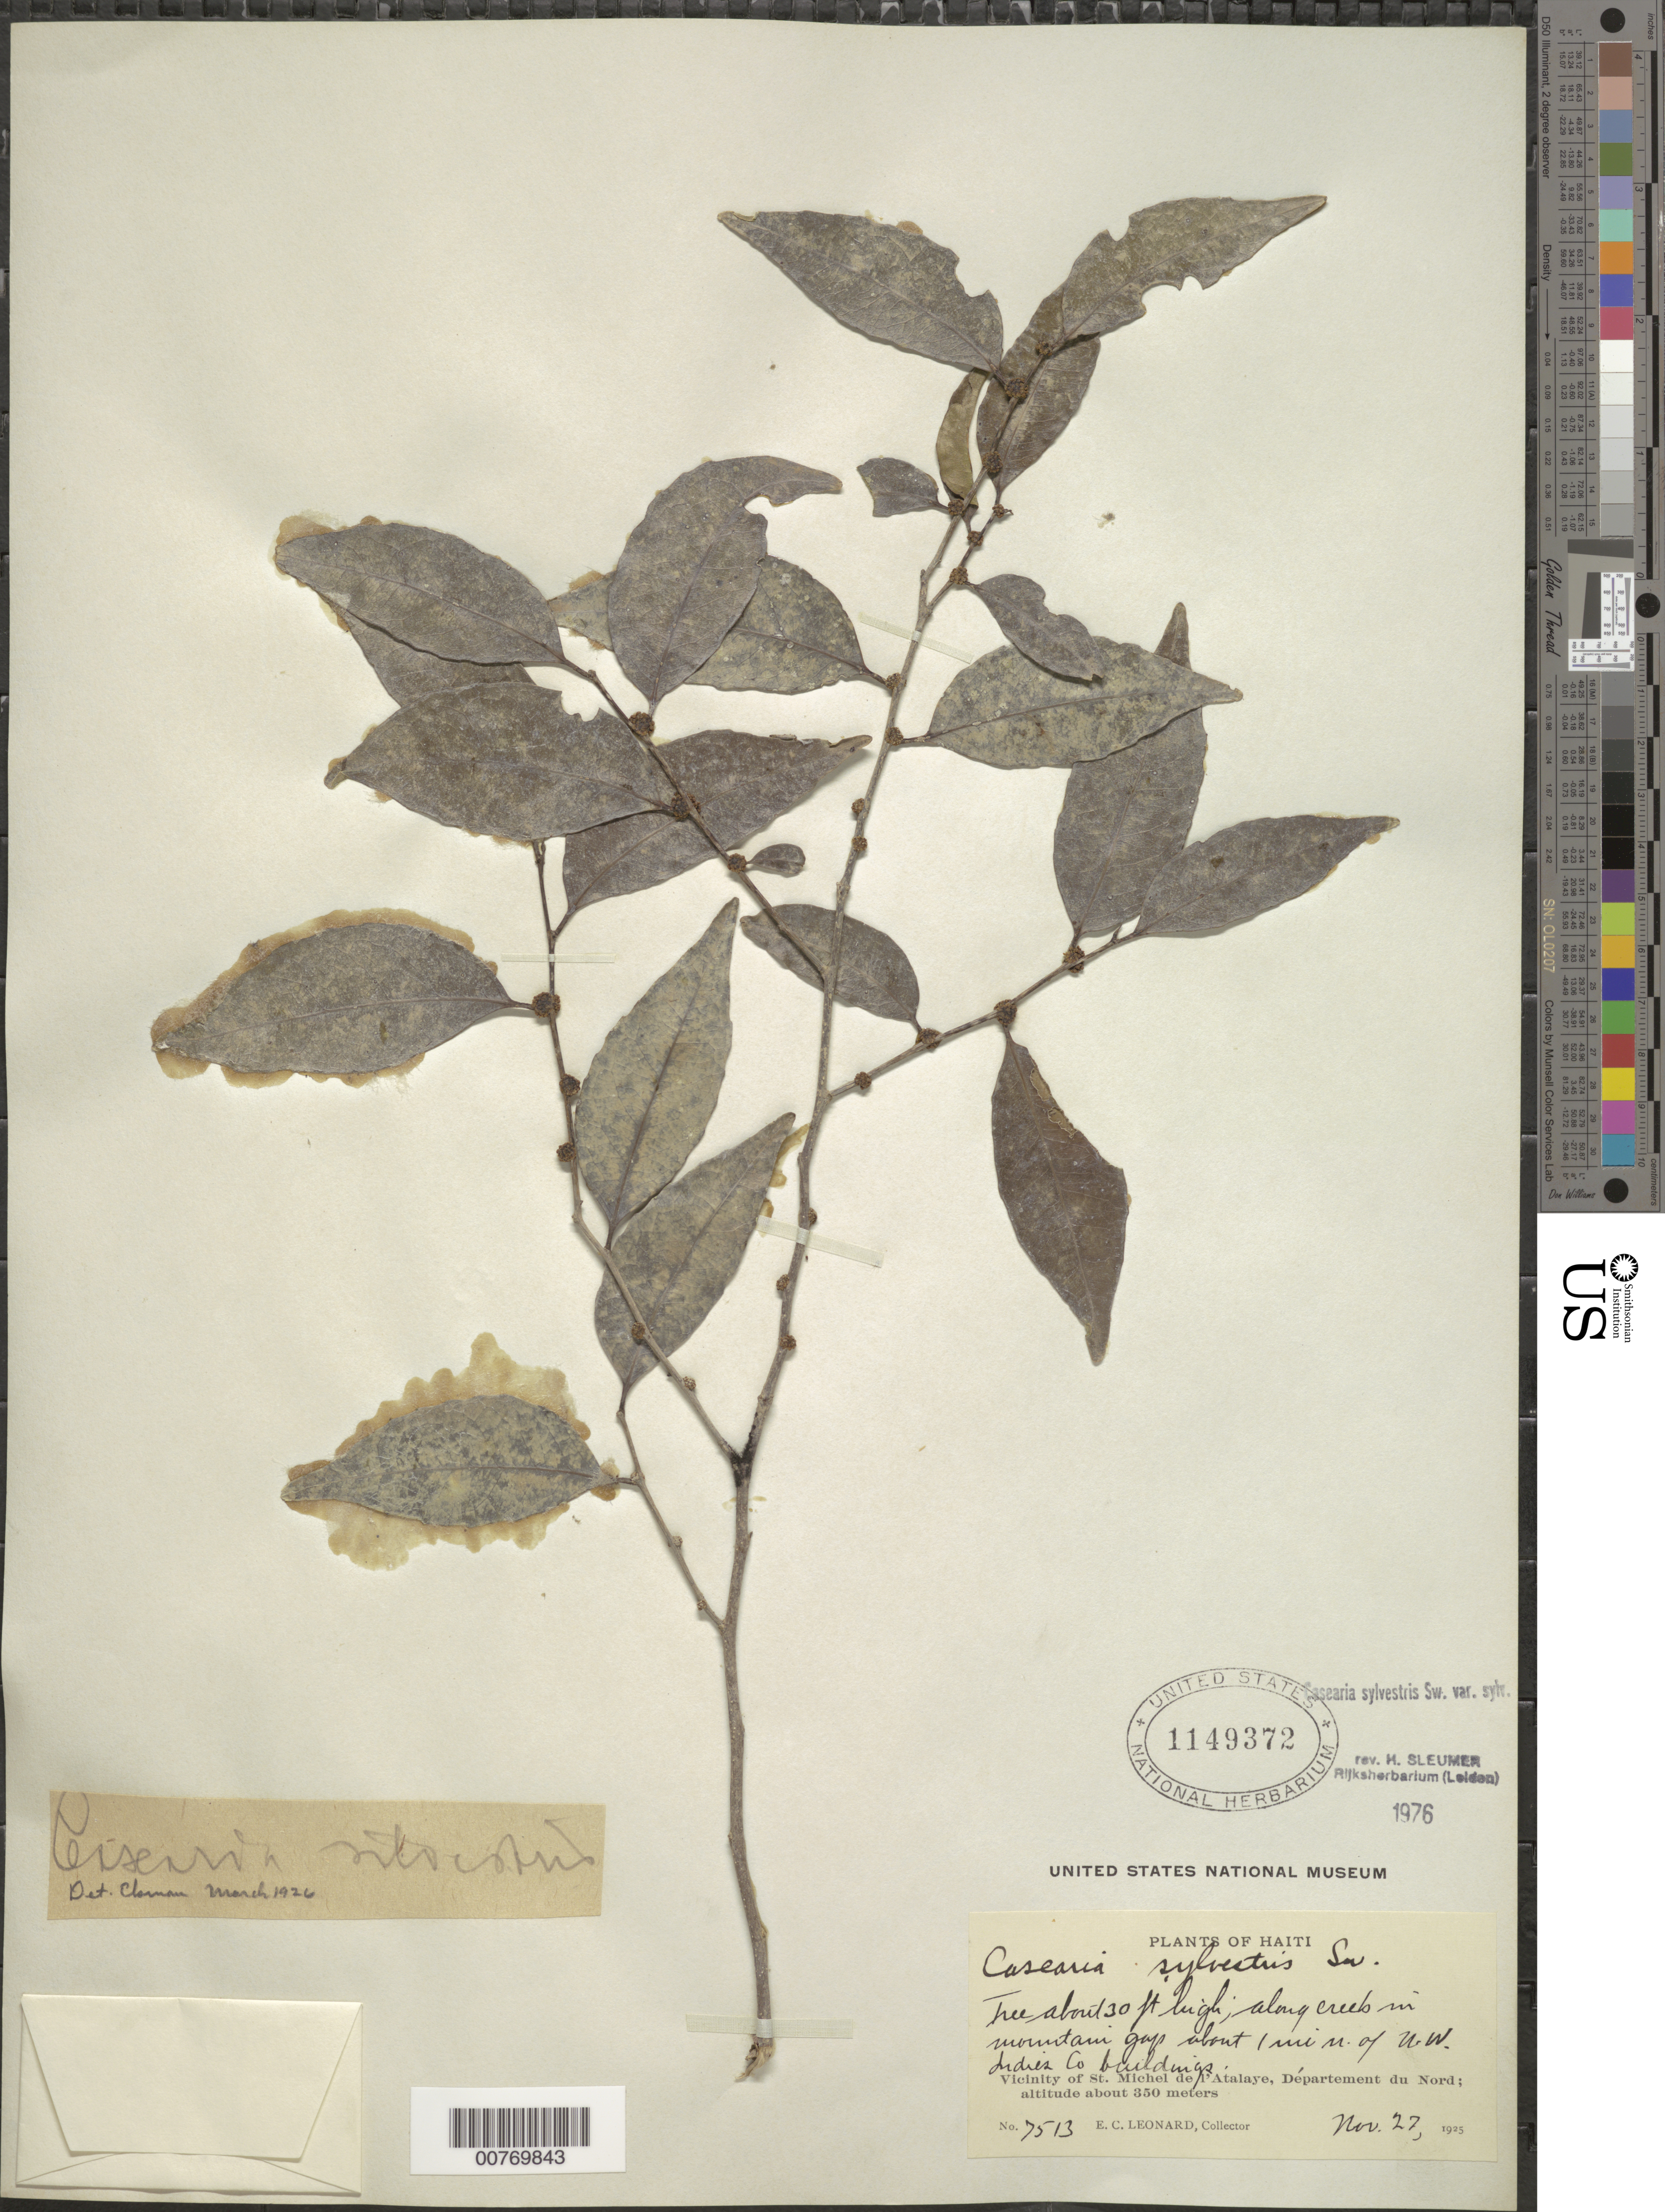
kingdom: Plantae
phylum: Tracheophyta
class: Magnoliopsida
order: Malpighiales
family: Salicaceae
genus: Casearia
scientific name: Casearia sylvestris var. sylvestris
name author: Sw.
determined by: Sleumer, H. O.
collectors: E. C. Leonard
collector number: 7513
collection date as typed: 27 Nov 1925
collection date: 1925-11-27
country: Haiti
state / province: Nord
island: Hispaniola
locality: Vicinity of St. Michel de l'Atalaye, Department of Nord, about 1 mile north of N.W. Indies Co. buildings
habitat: Along creek in mountain gap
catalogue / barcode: US 1149372